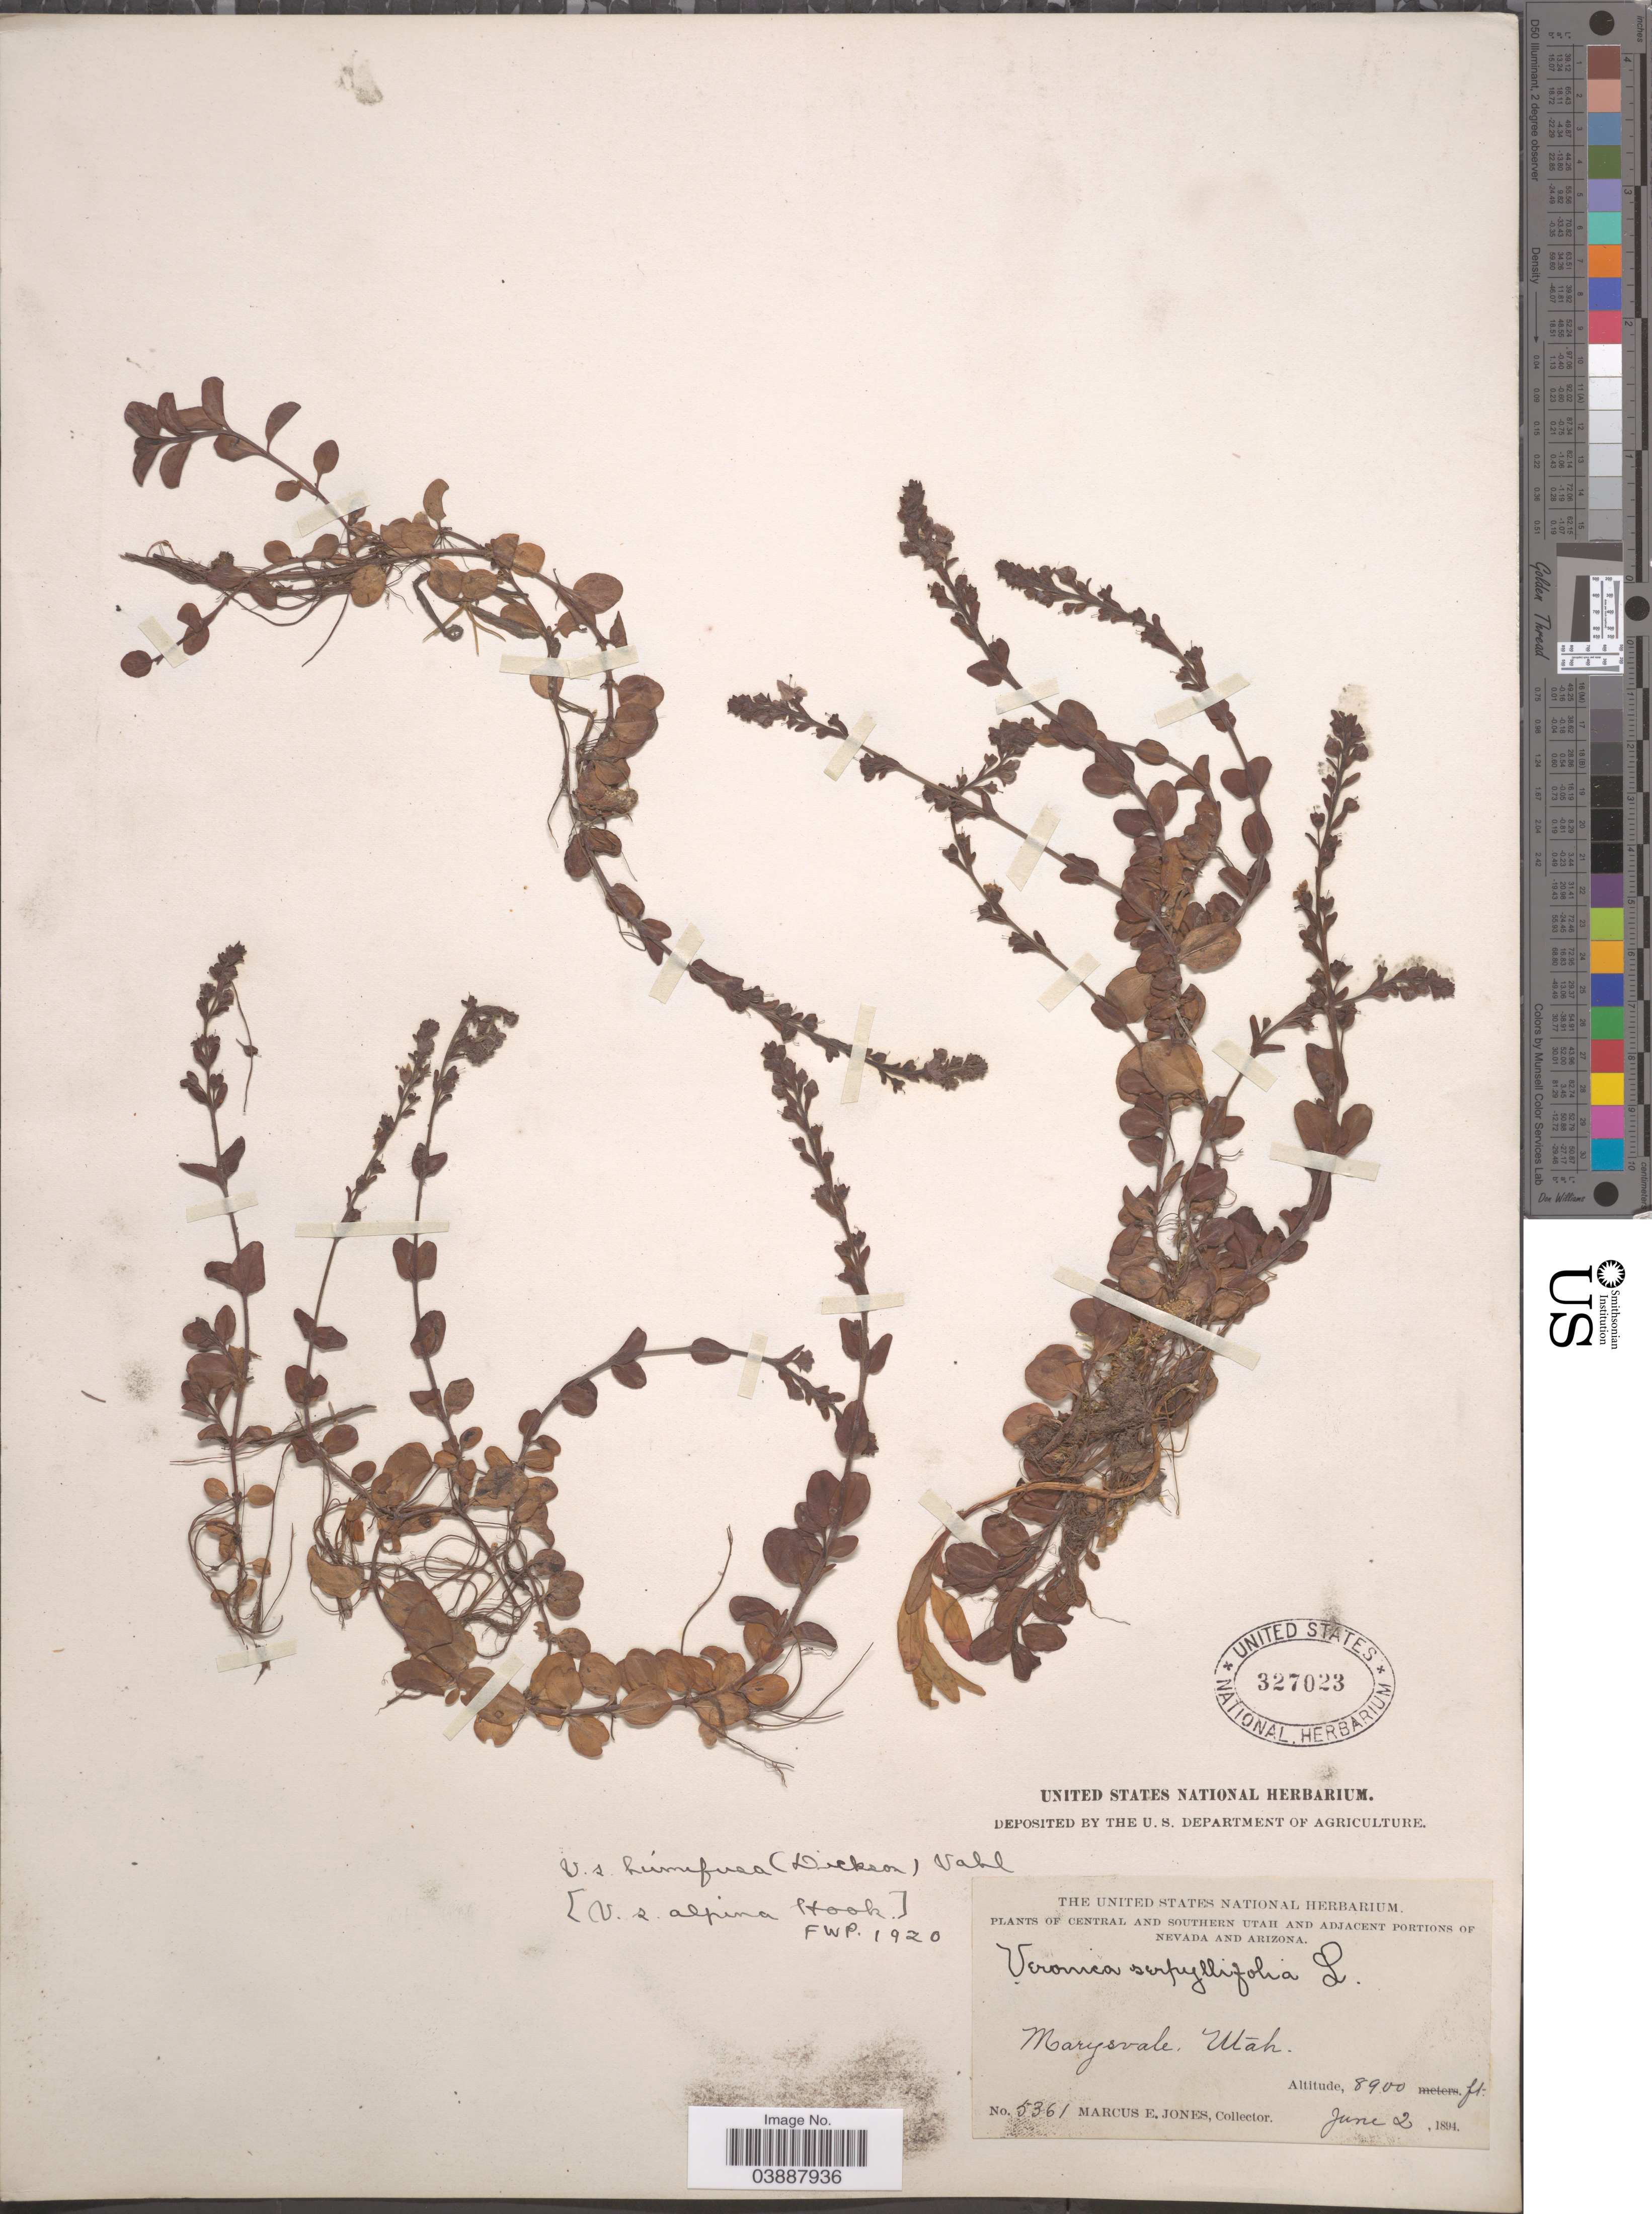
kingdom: Plantae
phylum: Tracheophyta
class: Magnoliopsida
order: Lamiales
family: Plantaginaceae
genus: Veronica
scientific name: Veronica serpyllifolia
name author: L.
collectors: M. E. Jones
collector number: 5361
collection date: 1894-06-02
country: United States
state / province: Utah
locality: Central and Southern Utah. Marysvale.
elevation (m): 2713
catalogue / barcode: US 327023